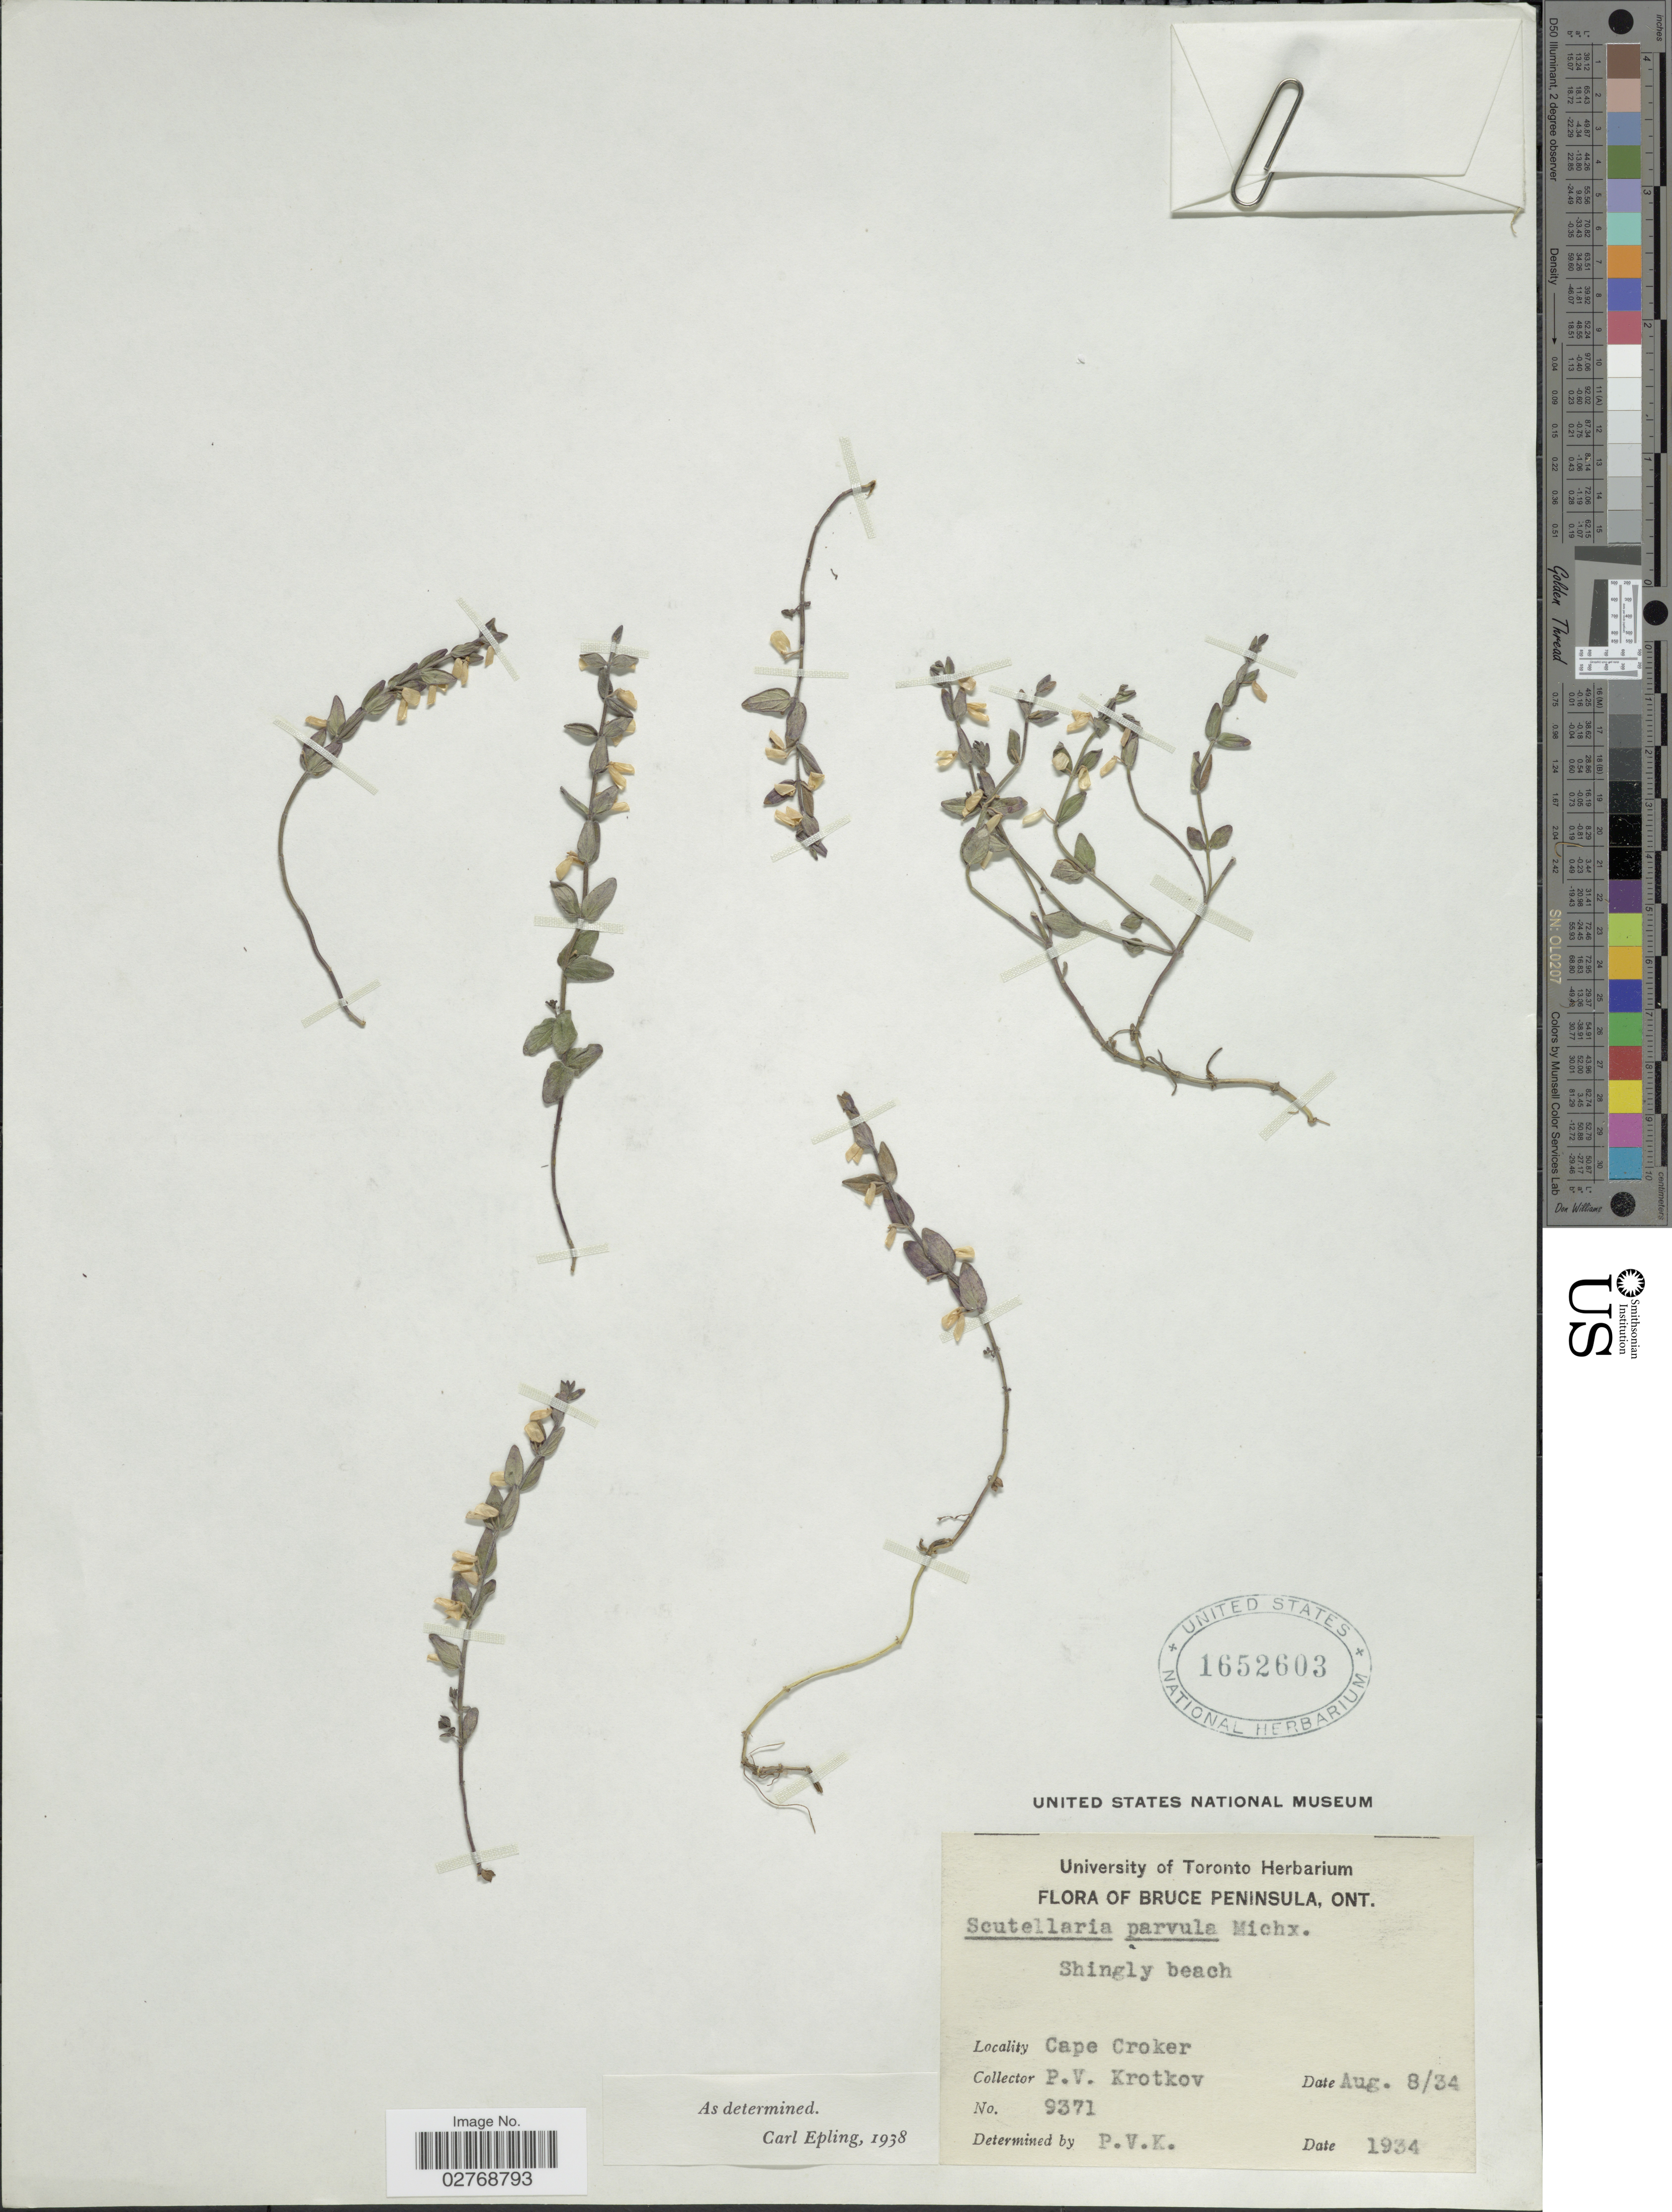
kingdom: Plantae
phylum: Tracheophyta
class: Magnoliopsida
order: Lamiales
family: Lamiaceae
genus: Scutellaria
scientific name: Scutellaria parvula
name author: Michx.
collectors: P. V. Krotkov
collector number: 9371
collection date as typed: Transcribed d/m/y: 8/8/34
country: Canada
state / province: Ontario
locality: Bruce Peninsula. Shingly beach. Cape Croker.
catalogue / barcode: US 1652603